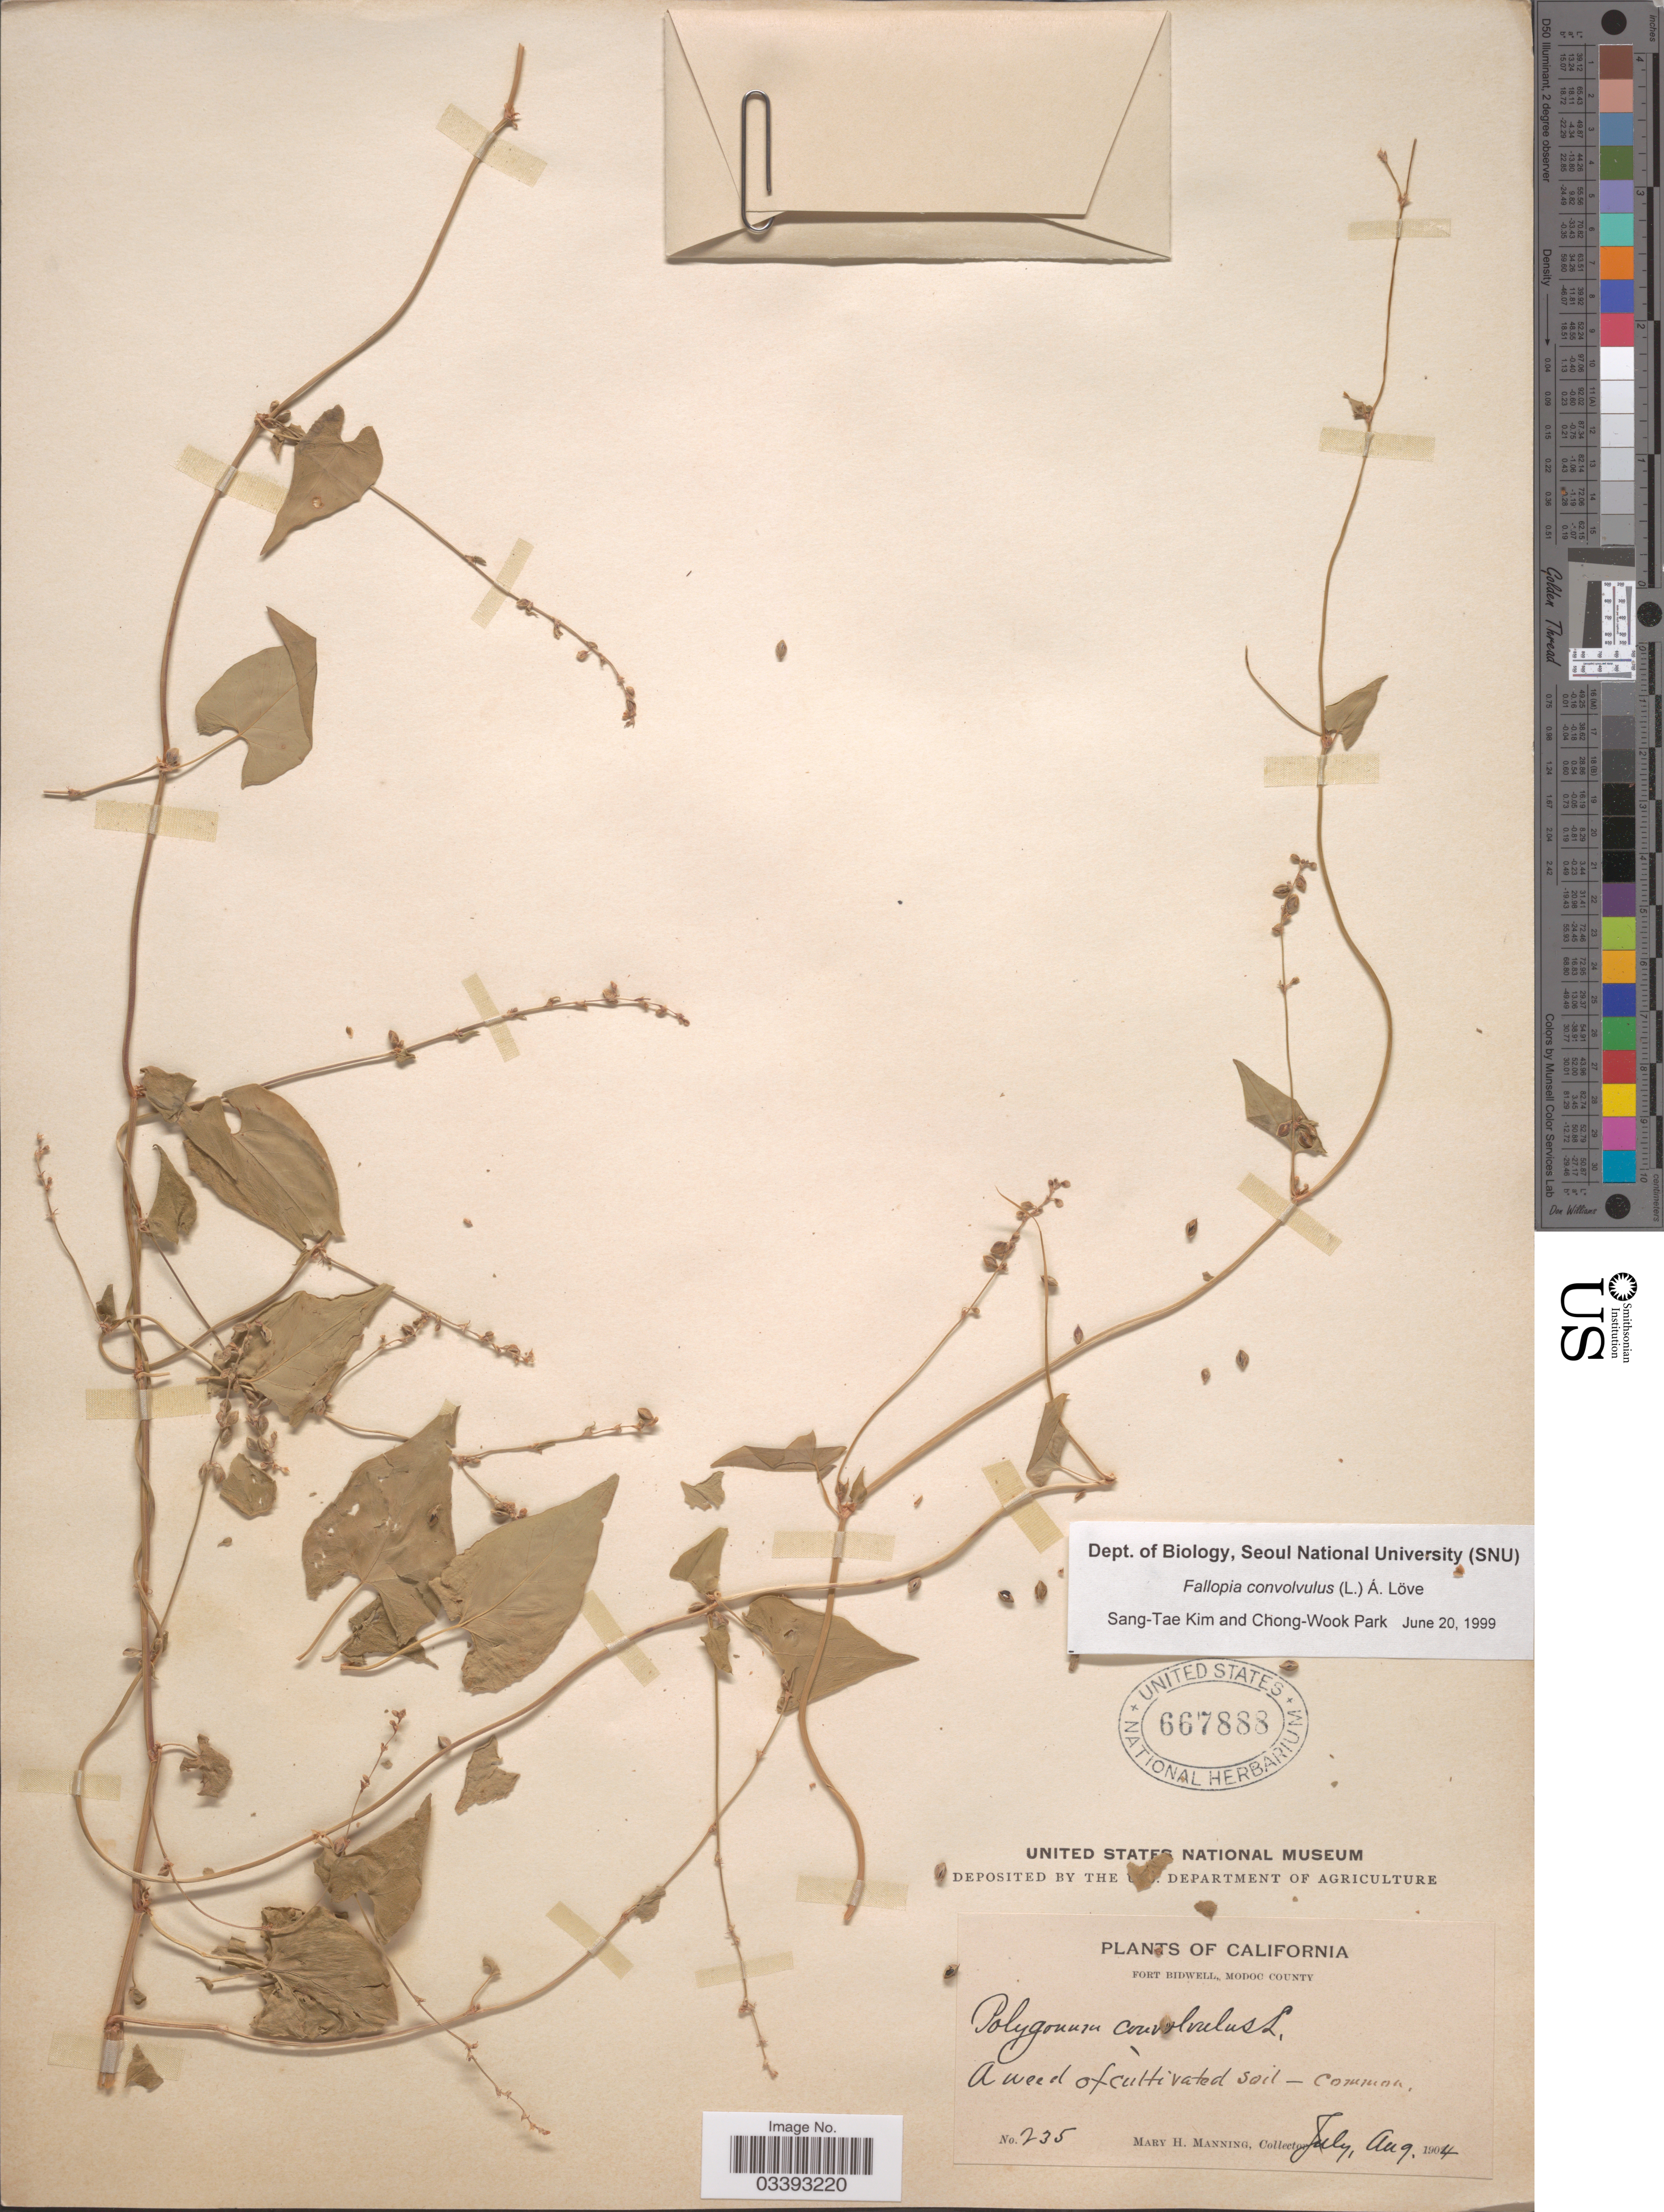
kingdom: Plantae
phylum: Tracheophyta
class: Magnoliopsida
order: Caryophyllales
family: Polygonaceae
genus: Fallopia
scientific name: Fallopia convolvulus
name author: (L.) Á. Löve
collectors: M. Manning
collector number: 235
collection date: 1904-07/1904-08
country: United States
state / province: California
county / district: Modoc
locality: Fort Bidwell, Modoc County.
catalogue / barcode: US 667888